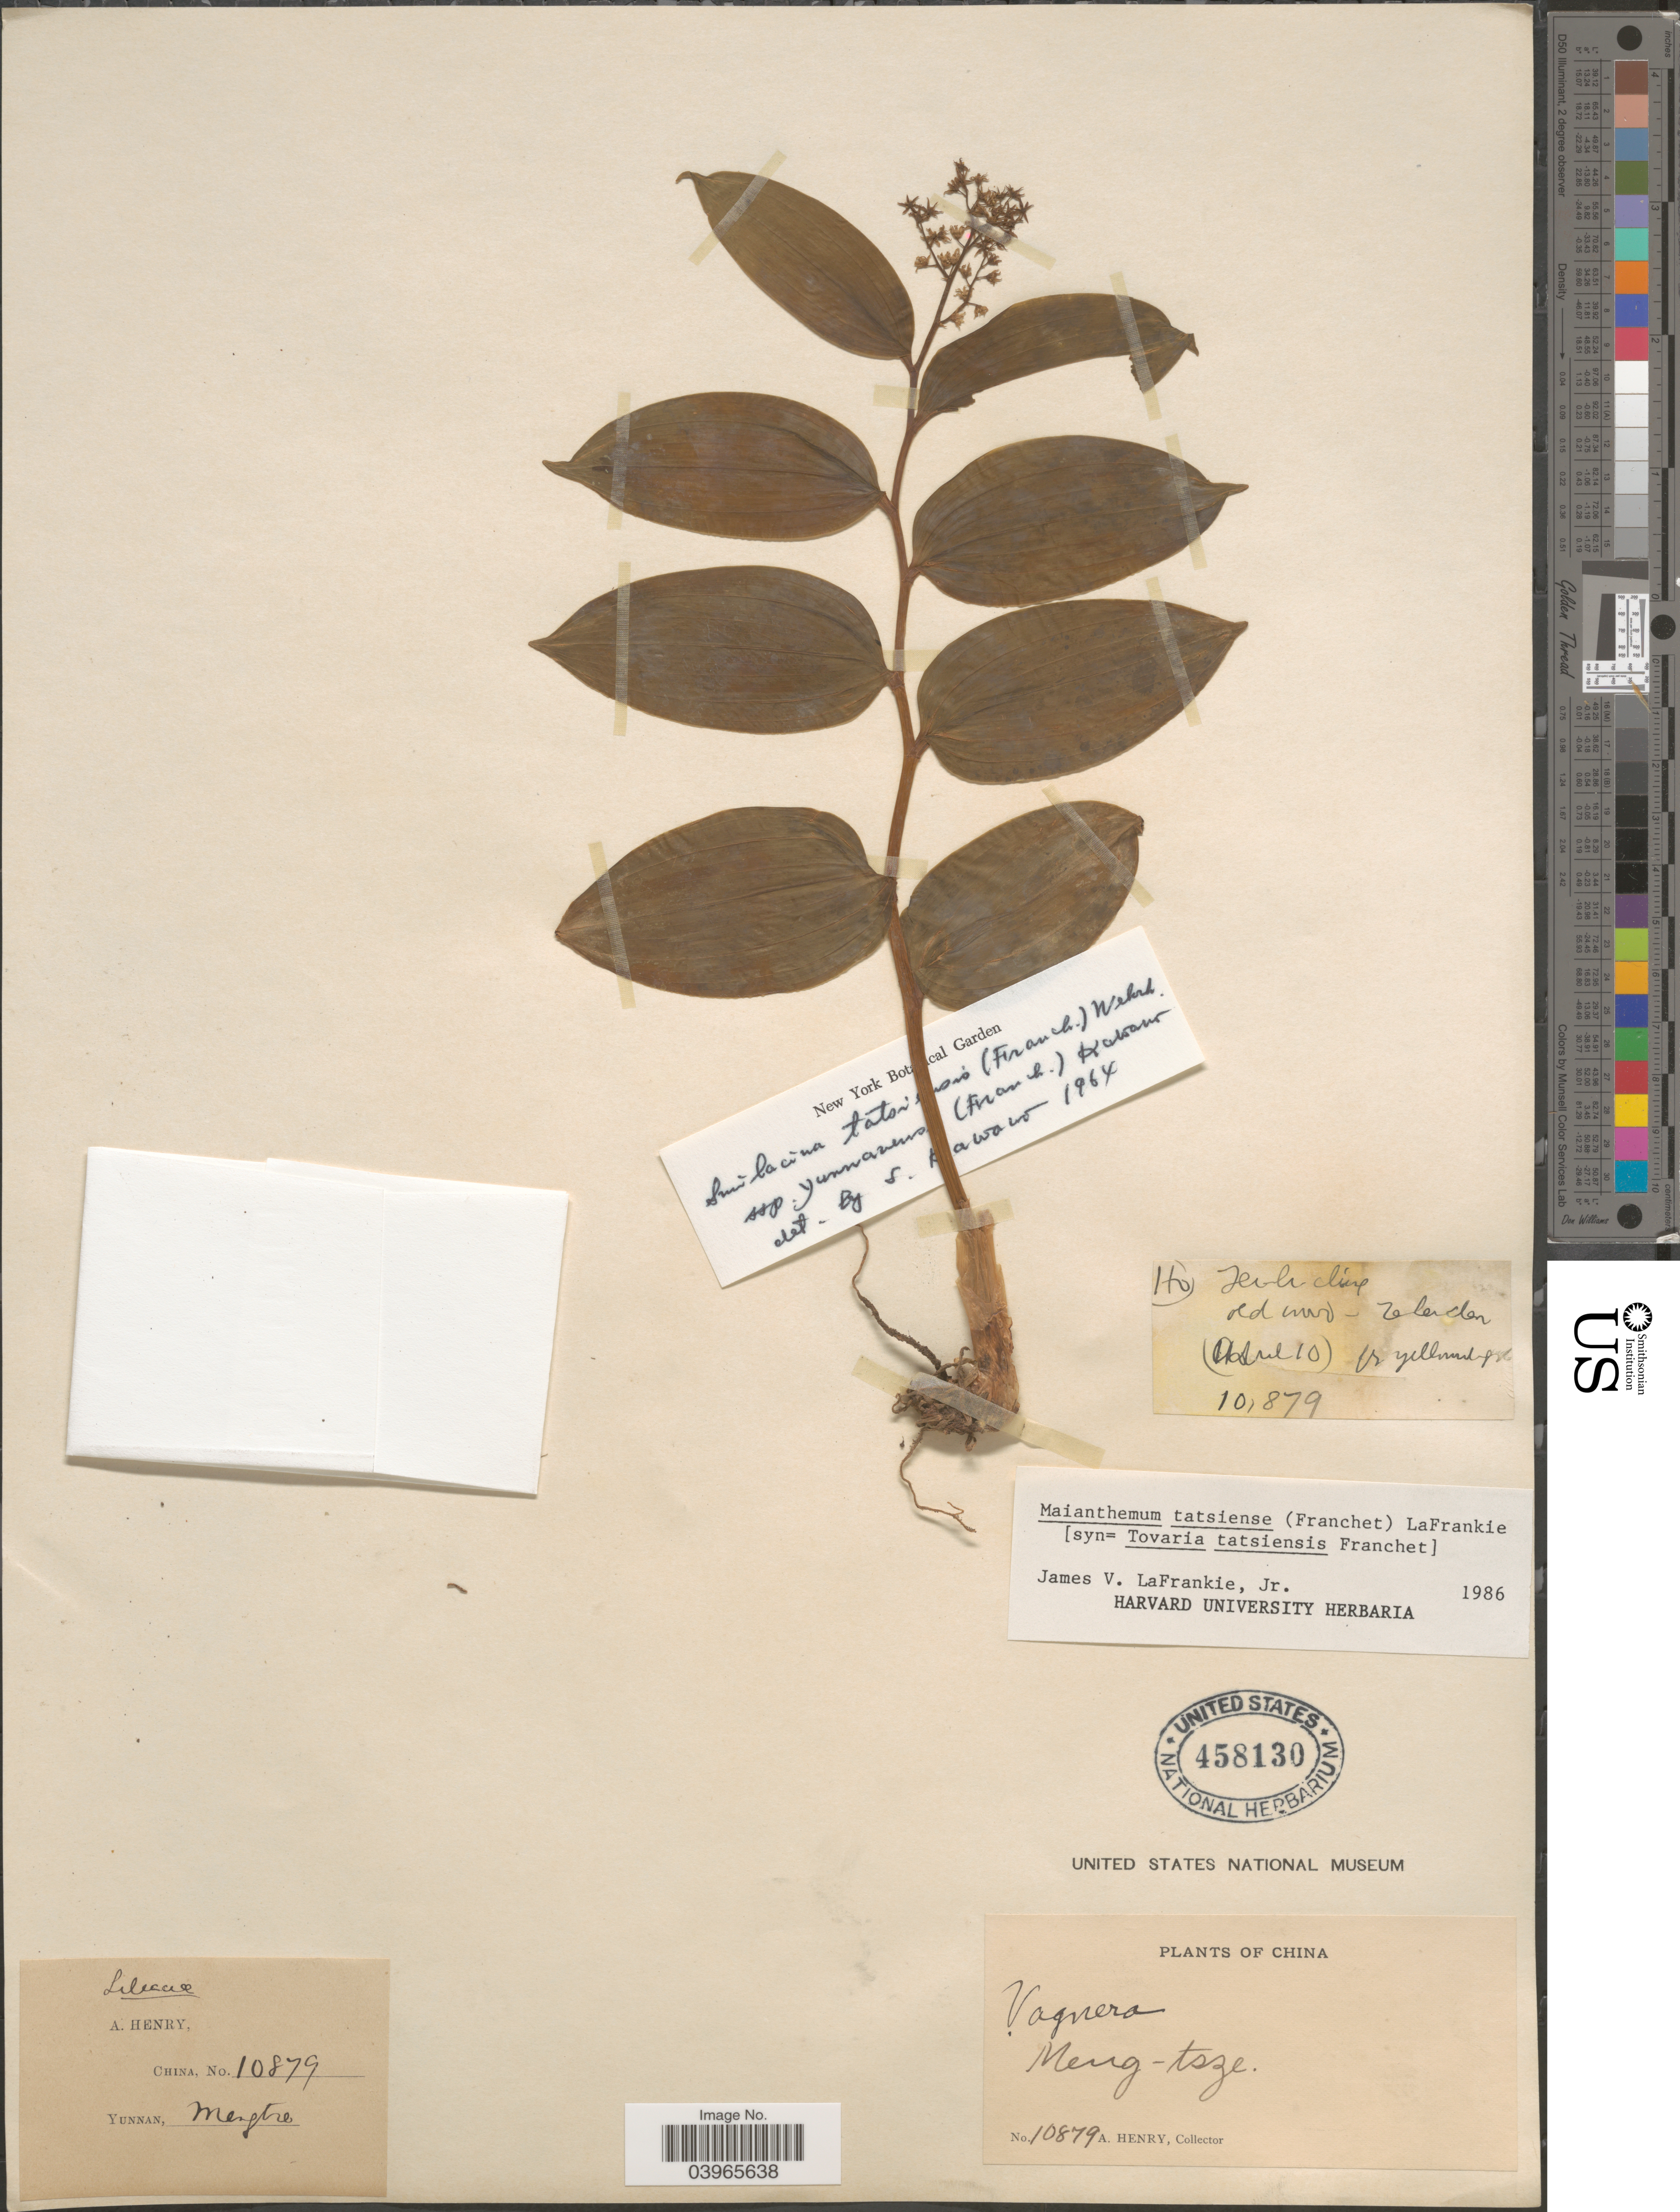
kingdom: Plantae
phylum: Tracheophyta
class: Liliopsida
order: Asparagales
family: Asparagaceae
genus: Maianthemum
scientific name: Maianthemum tatsienense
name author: (Franch.) La Frankie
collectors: A. Henry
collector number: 10879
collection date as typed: Transcribed d/m/y: /4/10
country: China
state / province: Yunnan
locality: Mengtze.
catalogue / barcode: US 458130